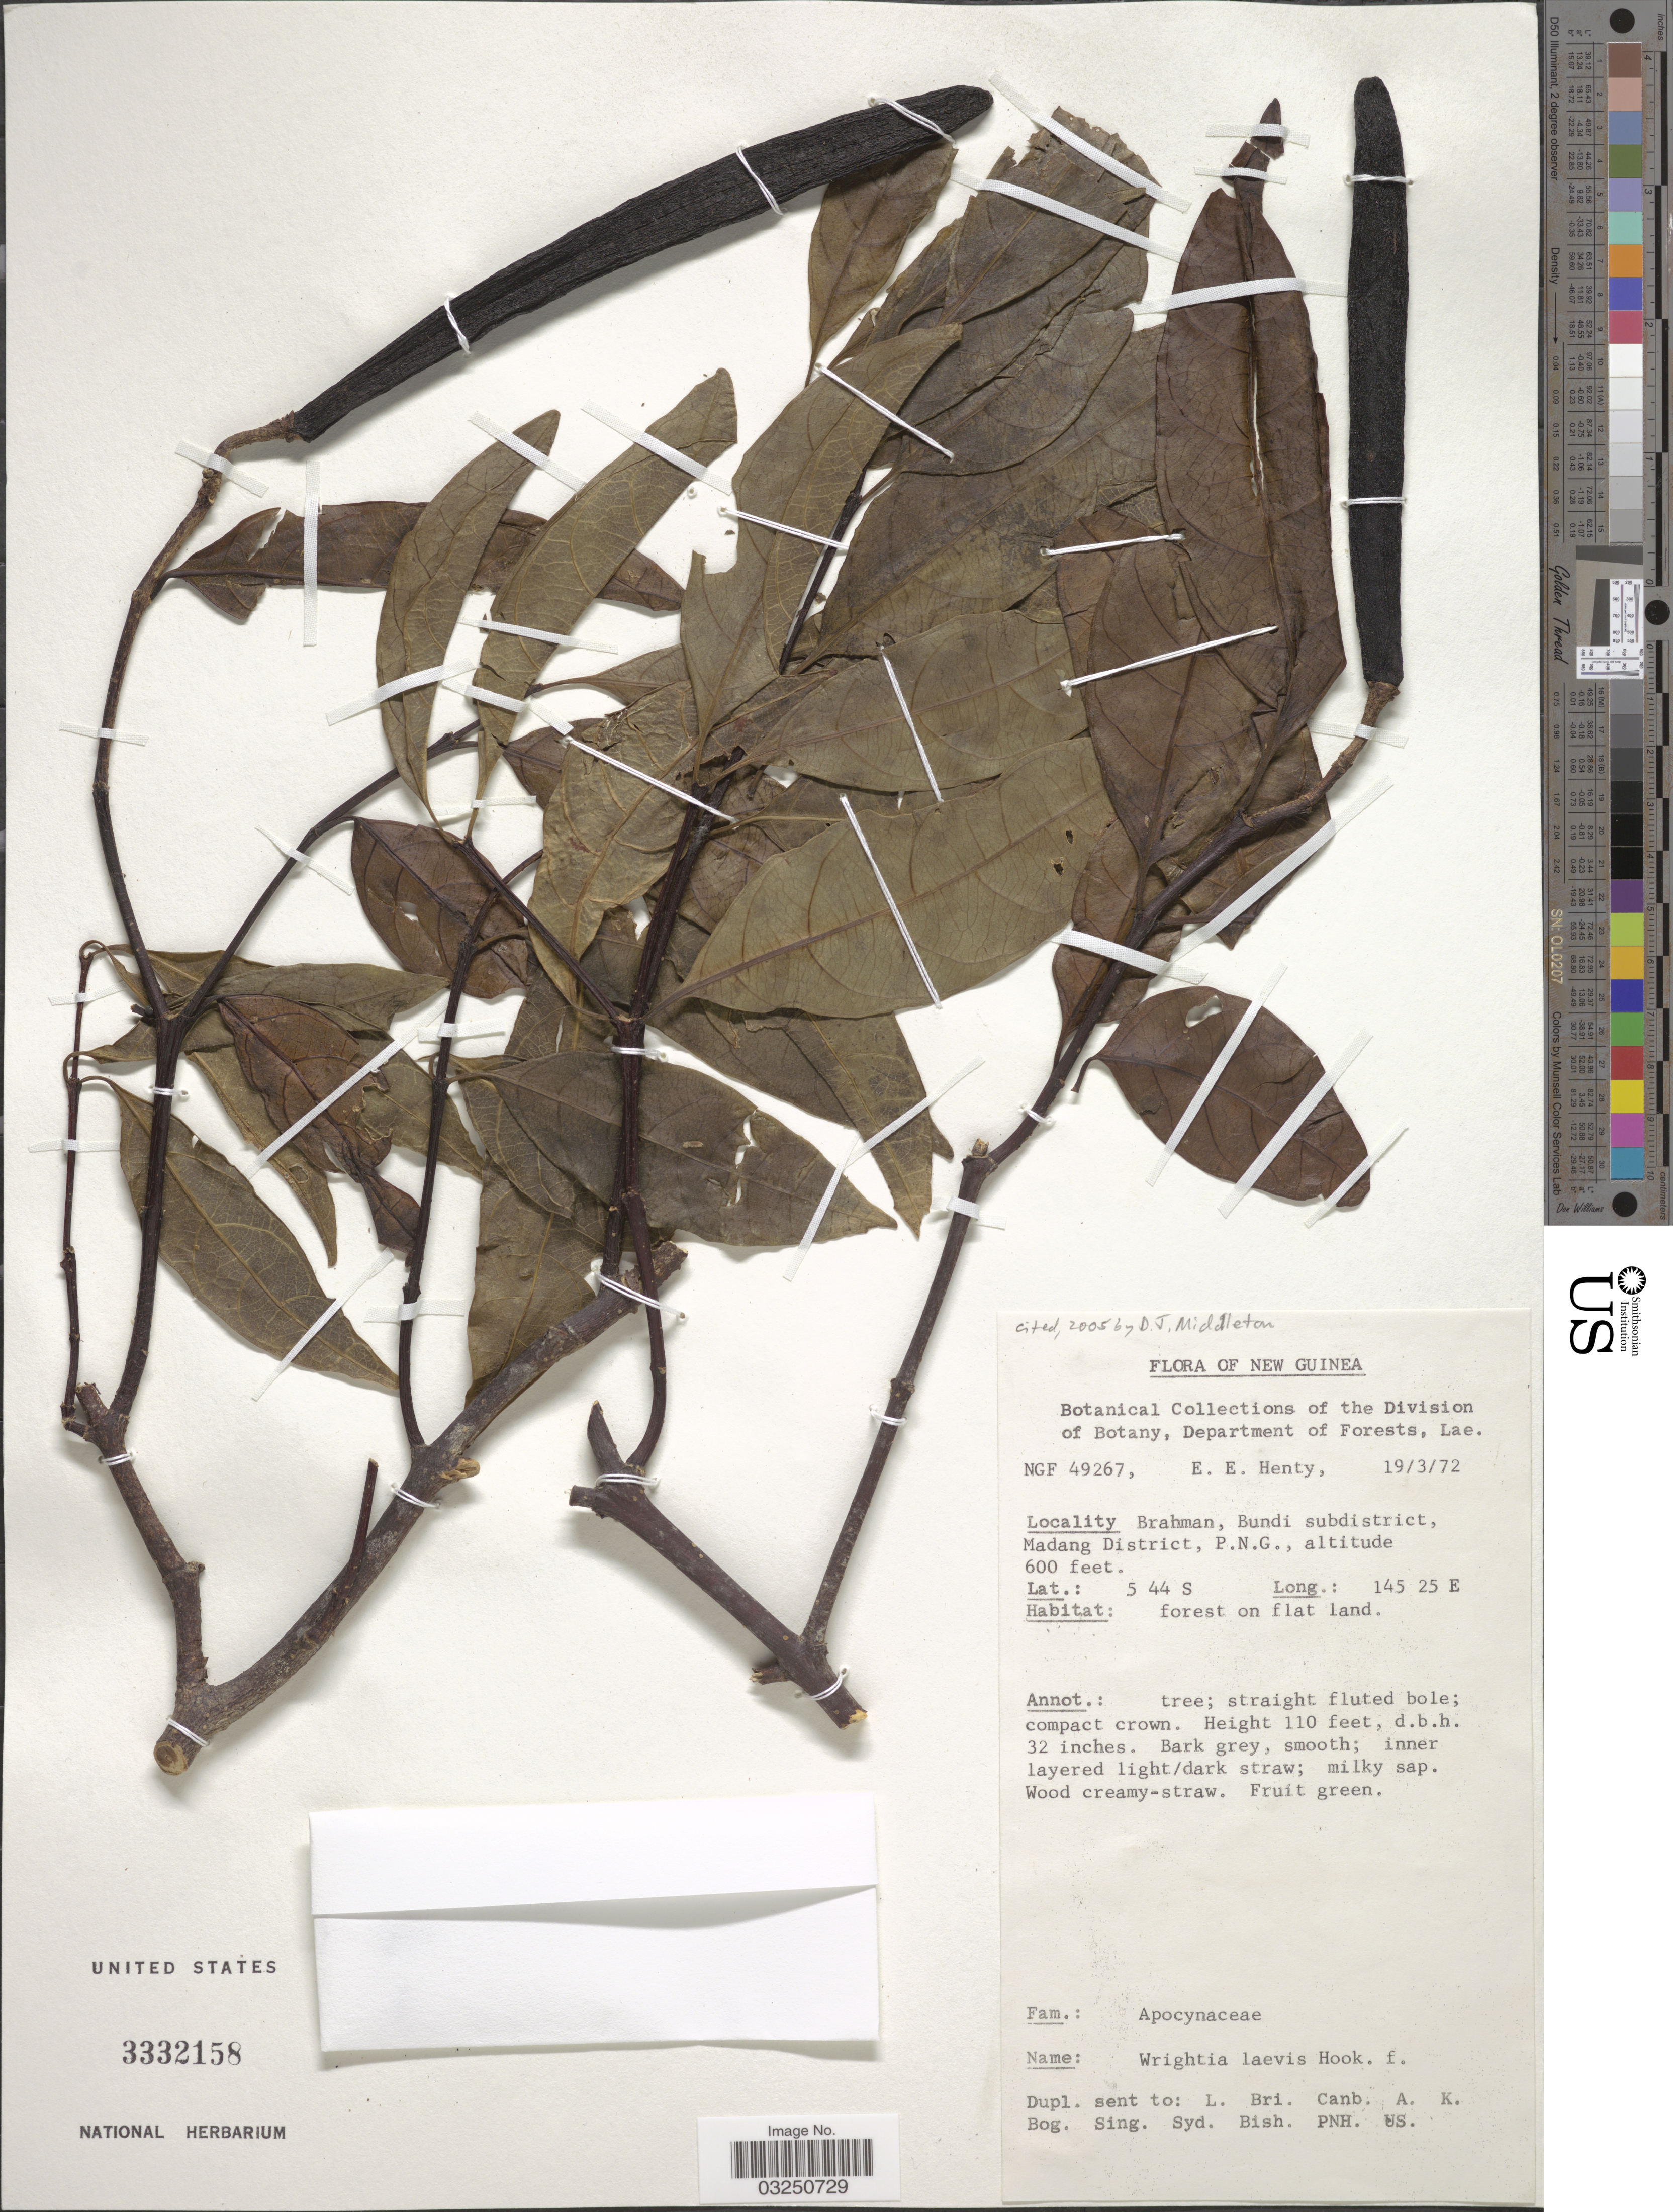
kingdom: Plantae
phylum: Tracheophyta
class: Magnoliopsida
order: Gentianales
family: Apocynaceae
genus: Wrightia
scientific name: Wrightia laevis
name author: Hook. f.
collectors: E. Henty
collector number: NGF 49267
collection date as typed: Transcribed d/m/y: 19/3/72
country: Papua New Guinea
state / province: Madang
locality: New Guinea. Brahman, Bundi subdistrict, Madang District, P.N.G.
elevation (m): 183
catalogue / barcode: US 3332158